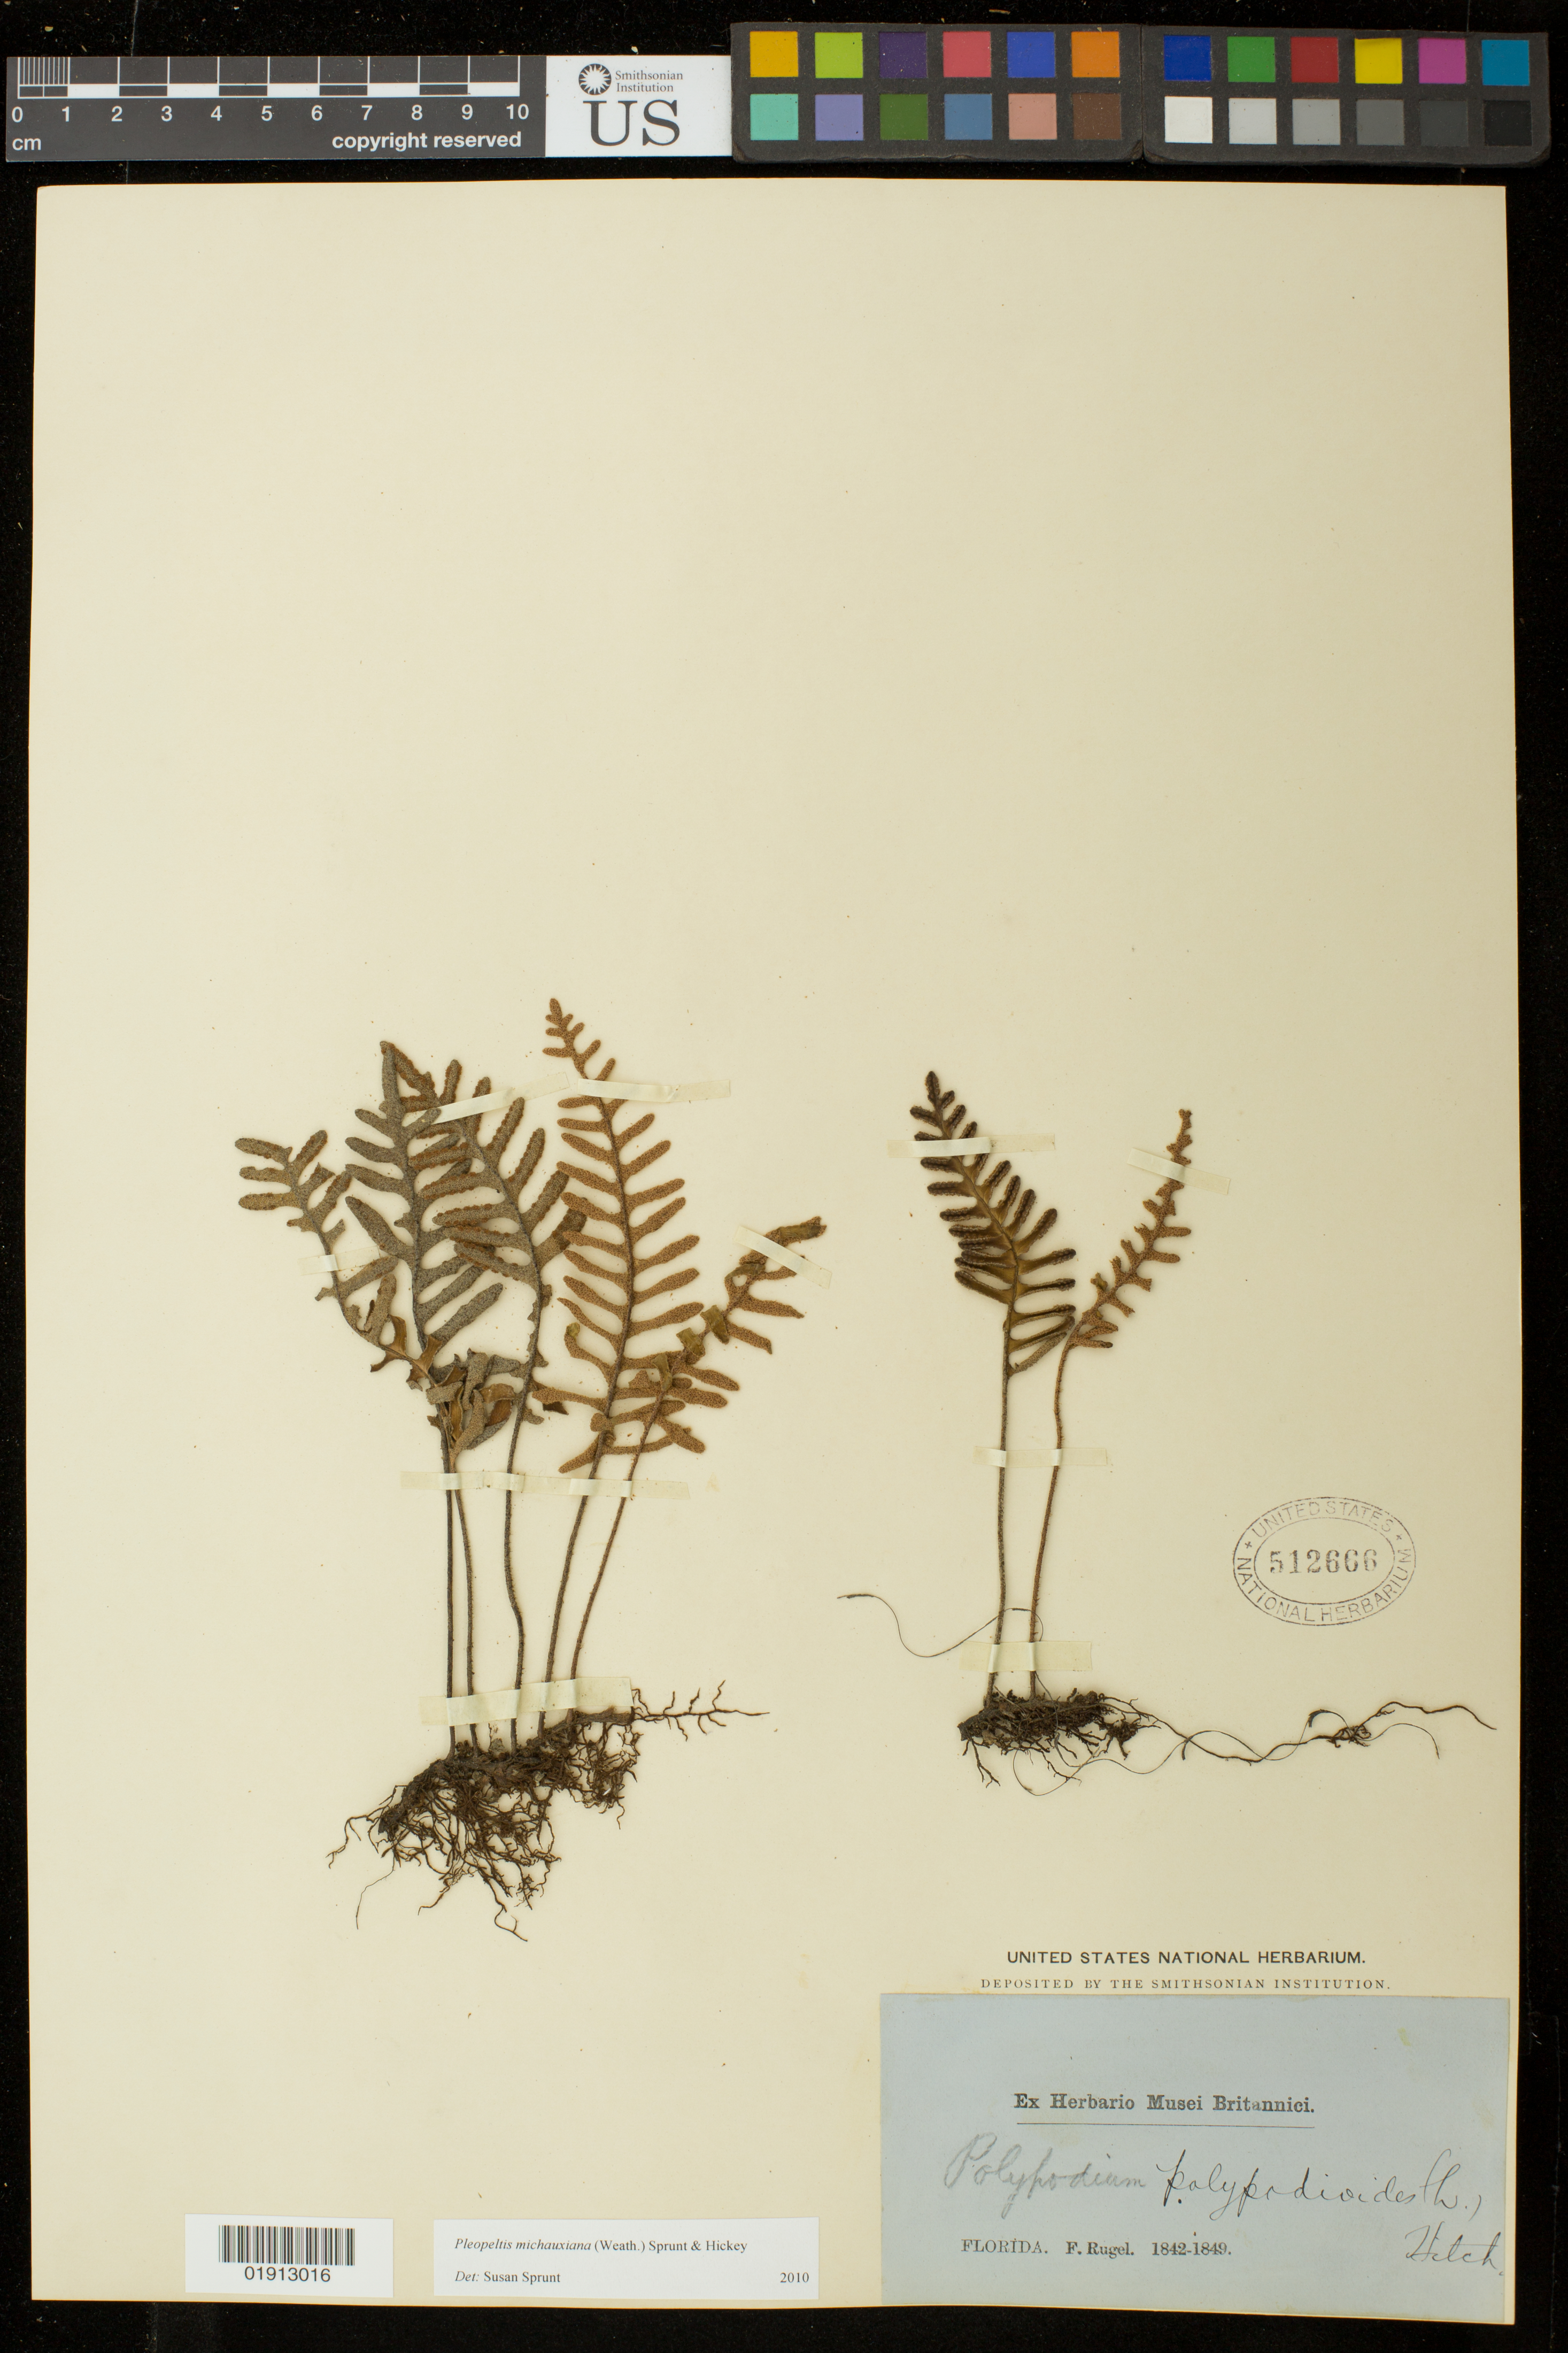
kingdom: Plantae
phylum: Tracheophyta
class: Polypodiopsida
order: Polypodiales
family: Polypodiaceae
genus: Pleopeltis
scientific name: Pleopeltis michauxiana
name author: (Weath.) Hickey & Sprunt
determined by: Sprunt, S. V.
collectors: F. Rugel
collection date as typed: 1842 to -- --- 1849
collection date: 1842/1849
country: United States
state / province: Florida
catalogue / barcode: US 512666